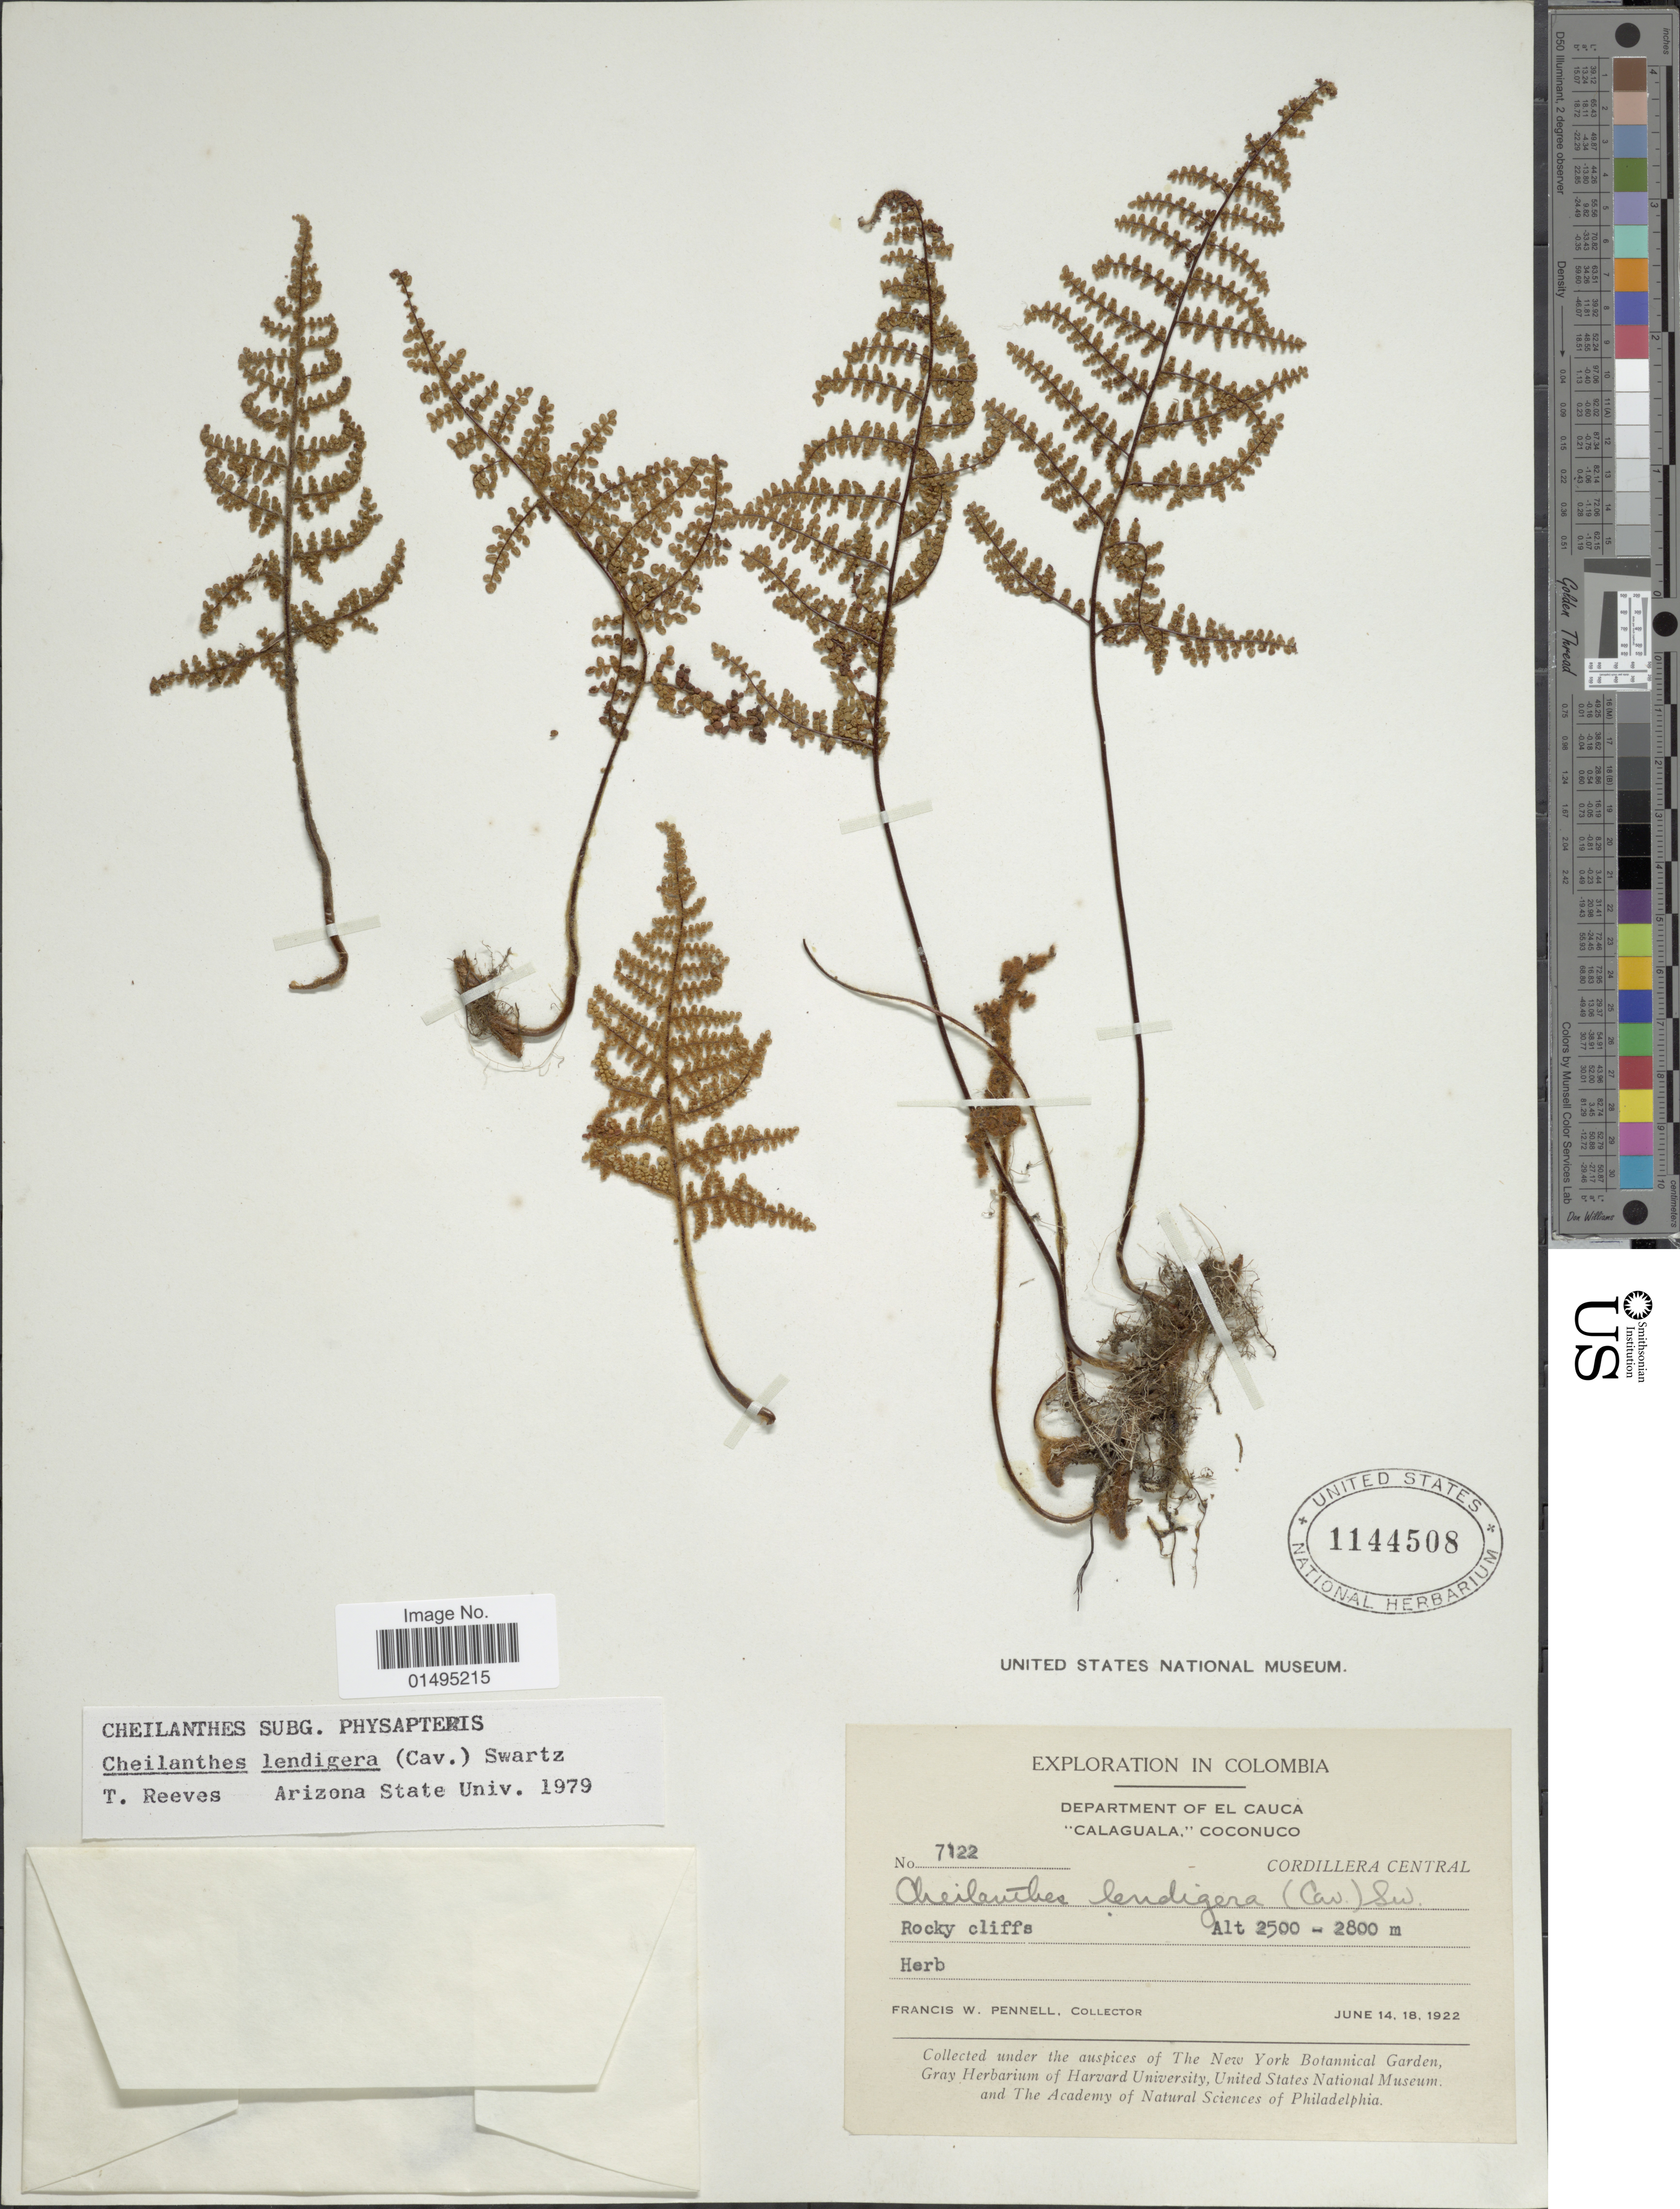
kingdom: Plantae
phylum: Tracheophyta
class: Polypodiopsida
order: Polypodiales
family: Pteridaceae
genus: Myriopteris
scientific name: Myriopteris lendigera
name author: (Cav.) J. Sm.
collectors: F. W. Pennell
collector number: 7122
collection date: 1922-06-14/1922-06-18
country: Colombia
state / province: Cauca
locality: Colombia, Department of El Cauca, Calaguala, Coconuco, Rocky Cliffs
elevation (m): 2500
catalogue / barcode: US 1144508